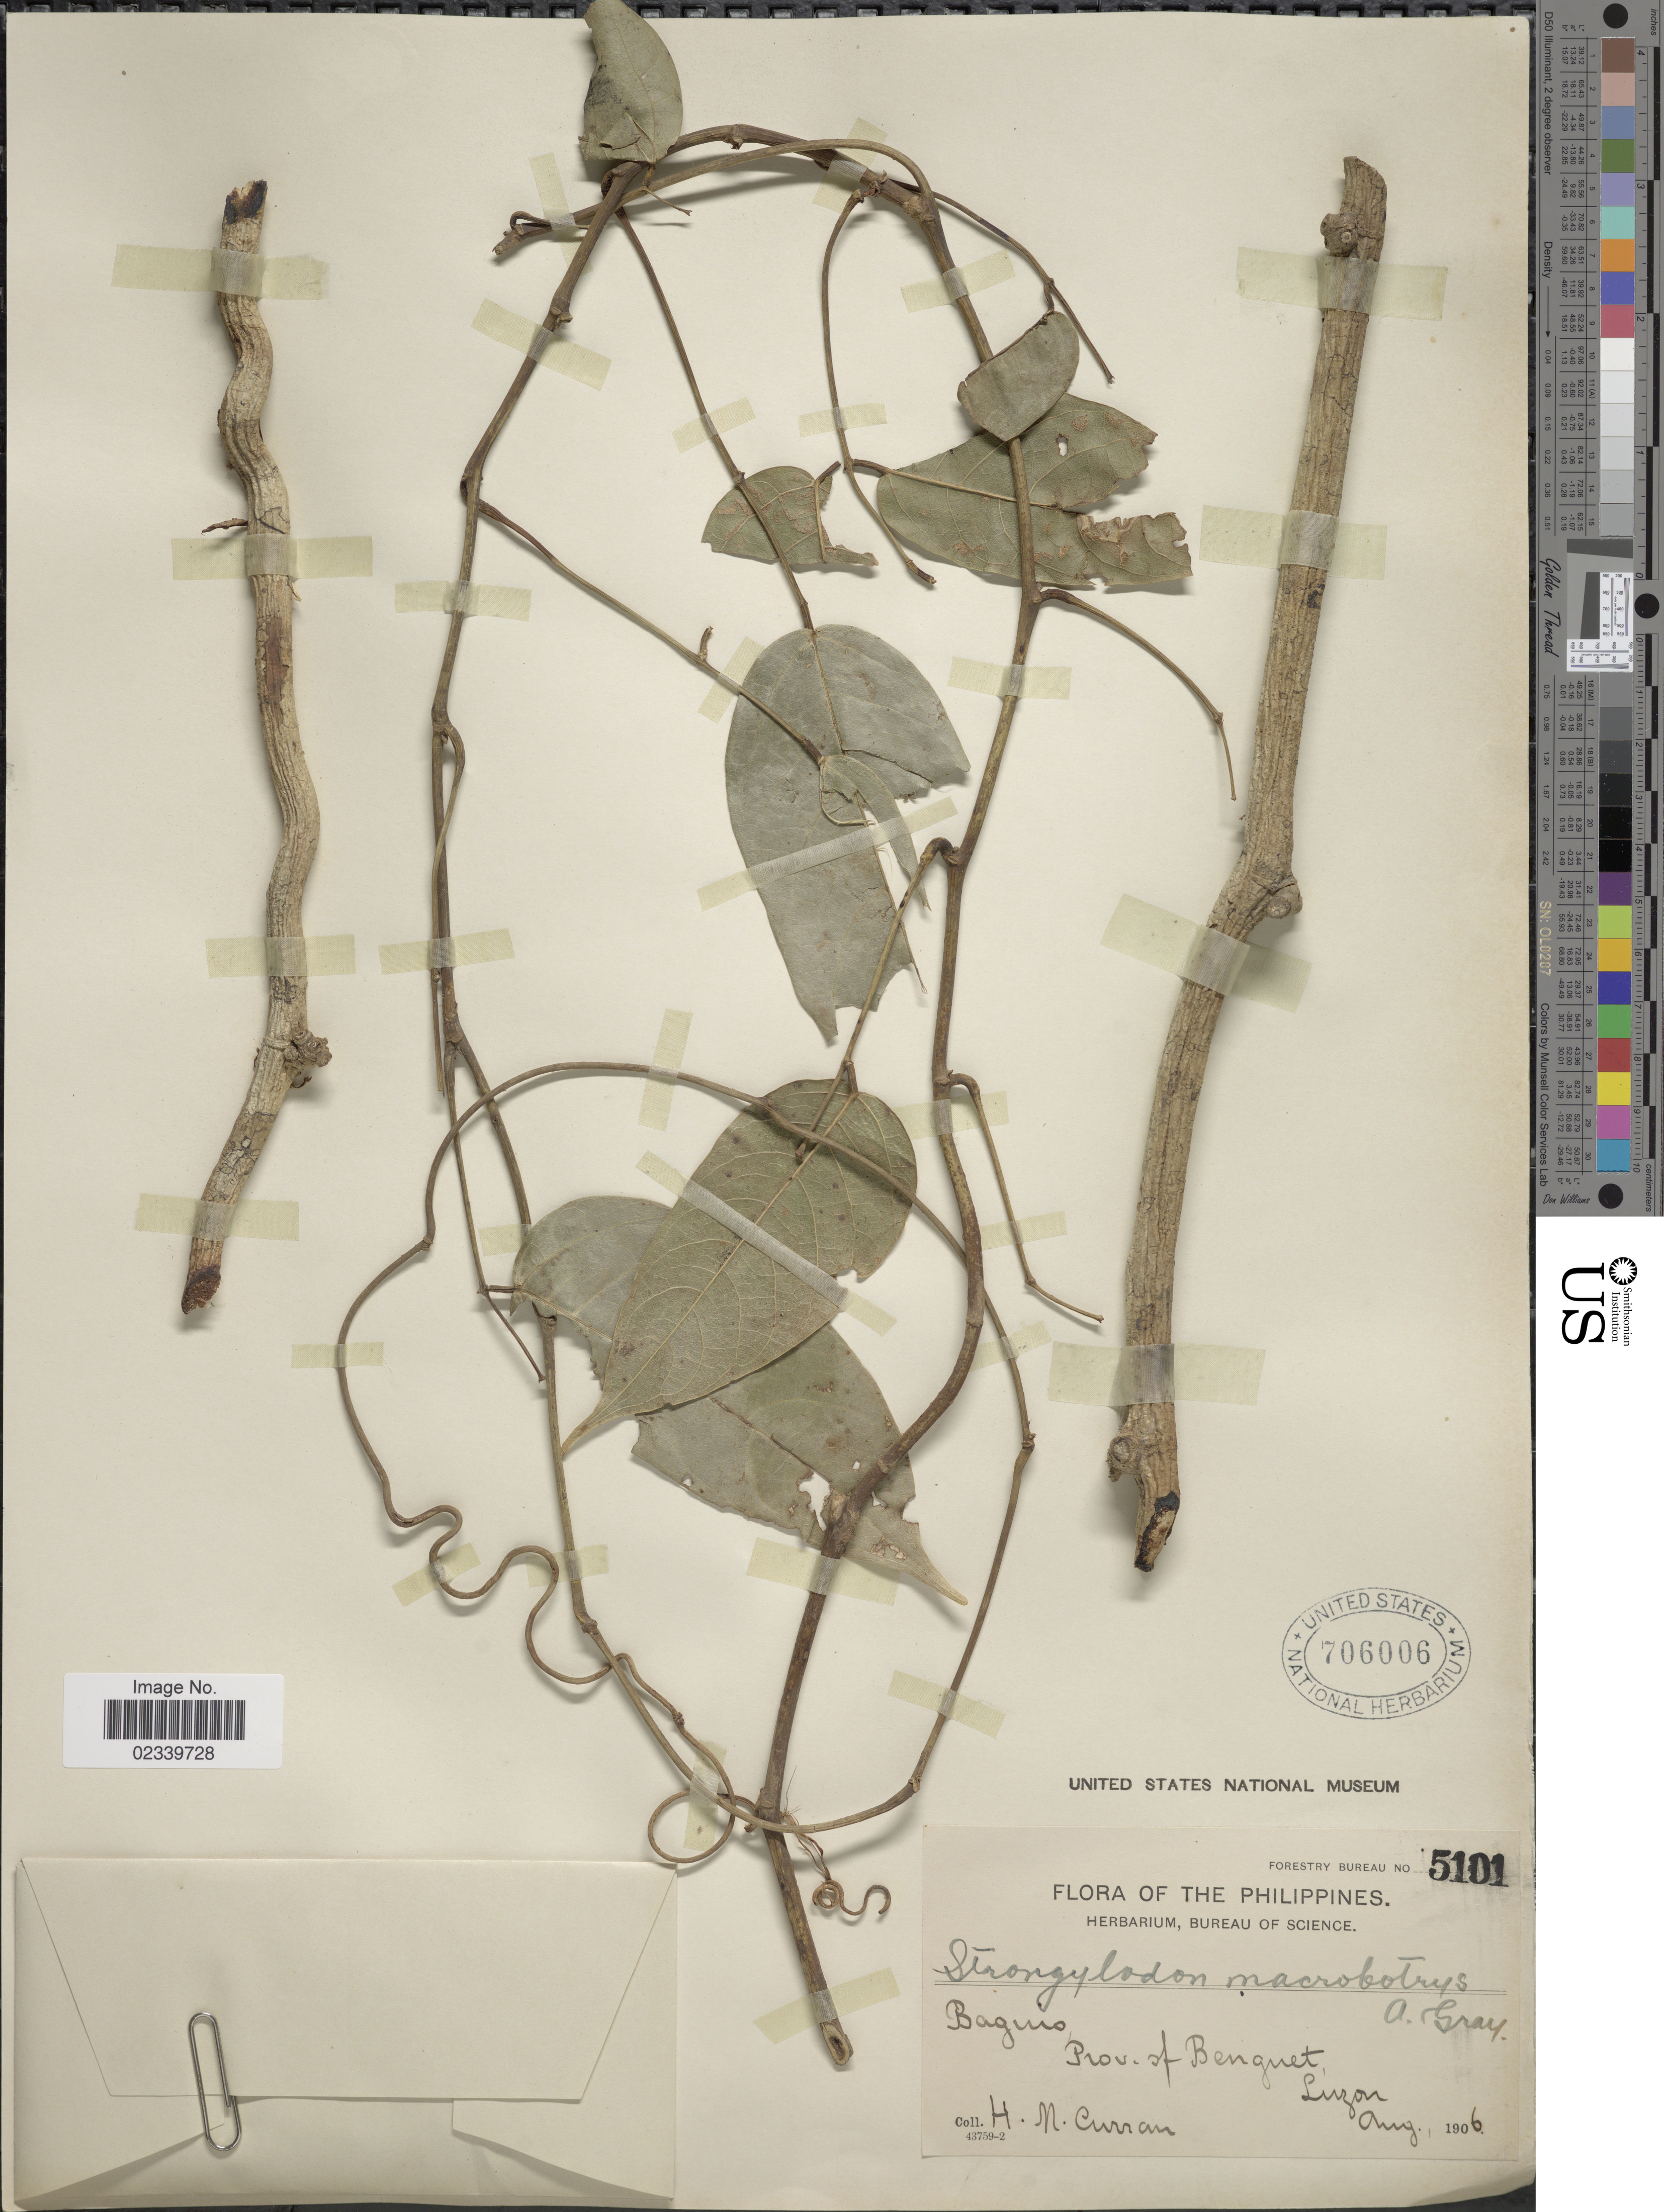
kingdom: Plantae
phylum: Tracheophyta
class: Magnoliopsida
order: Fabales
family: Fabaceae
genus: Strongylodon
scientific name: Strongylodon macrobotrys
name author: A. Gray in Wilkes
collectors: H. M. Curran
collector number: Forestry Bureau 5101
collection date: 1906-08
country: Philippines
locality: Banguis, Prov. of Benguet, Luzon.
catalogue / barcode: US 706006